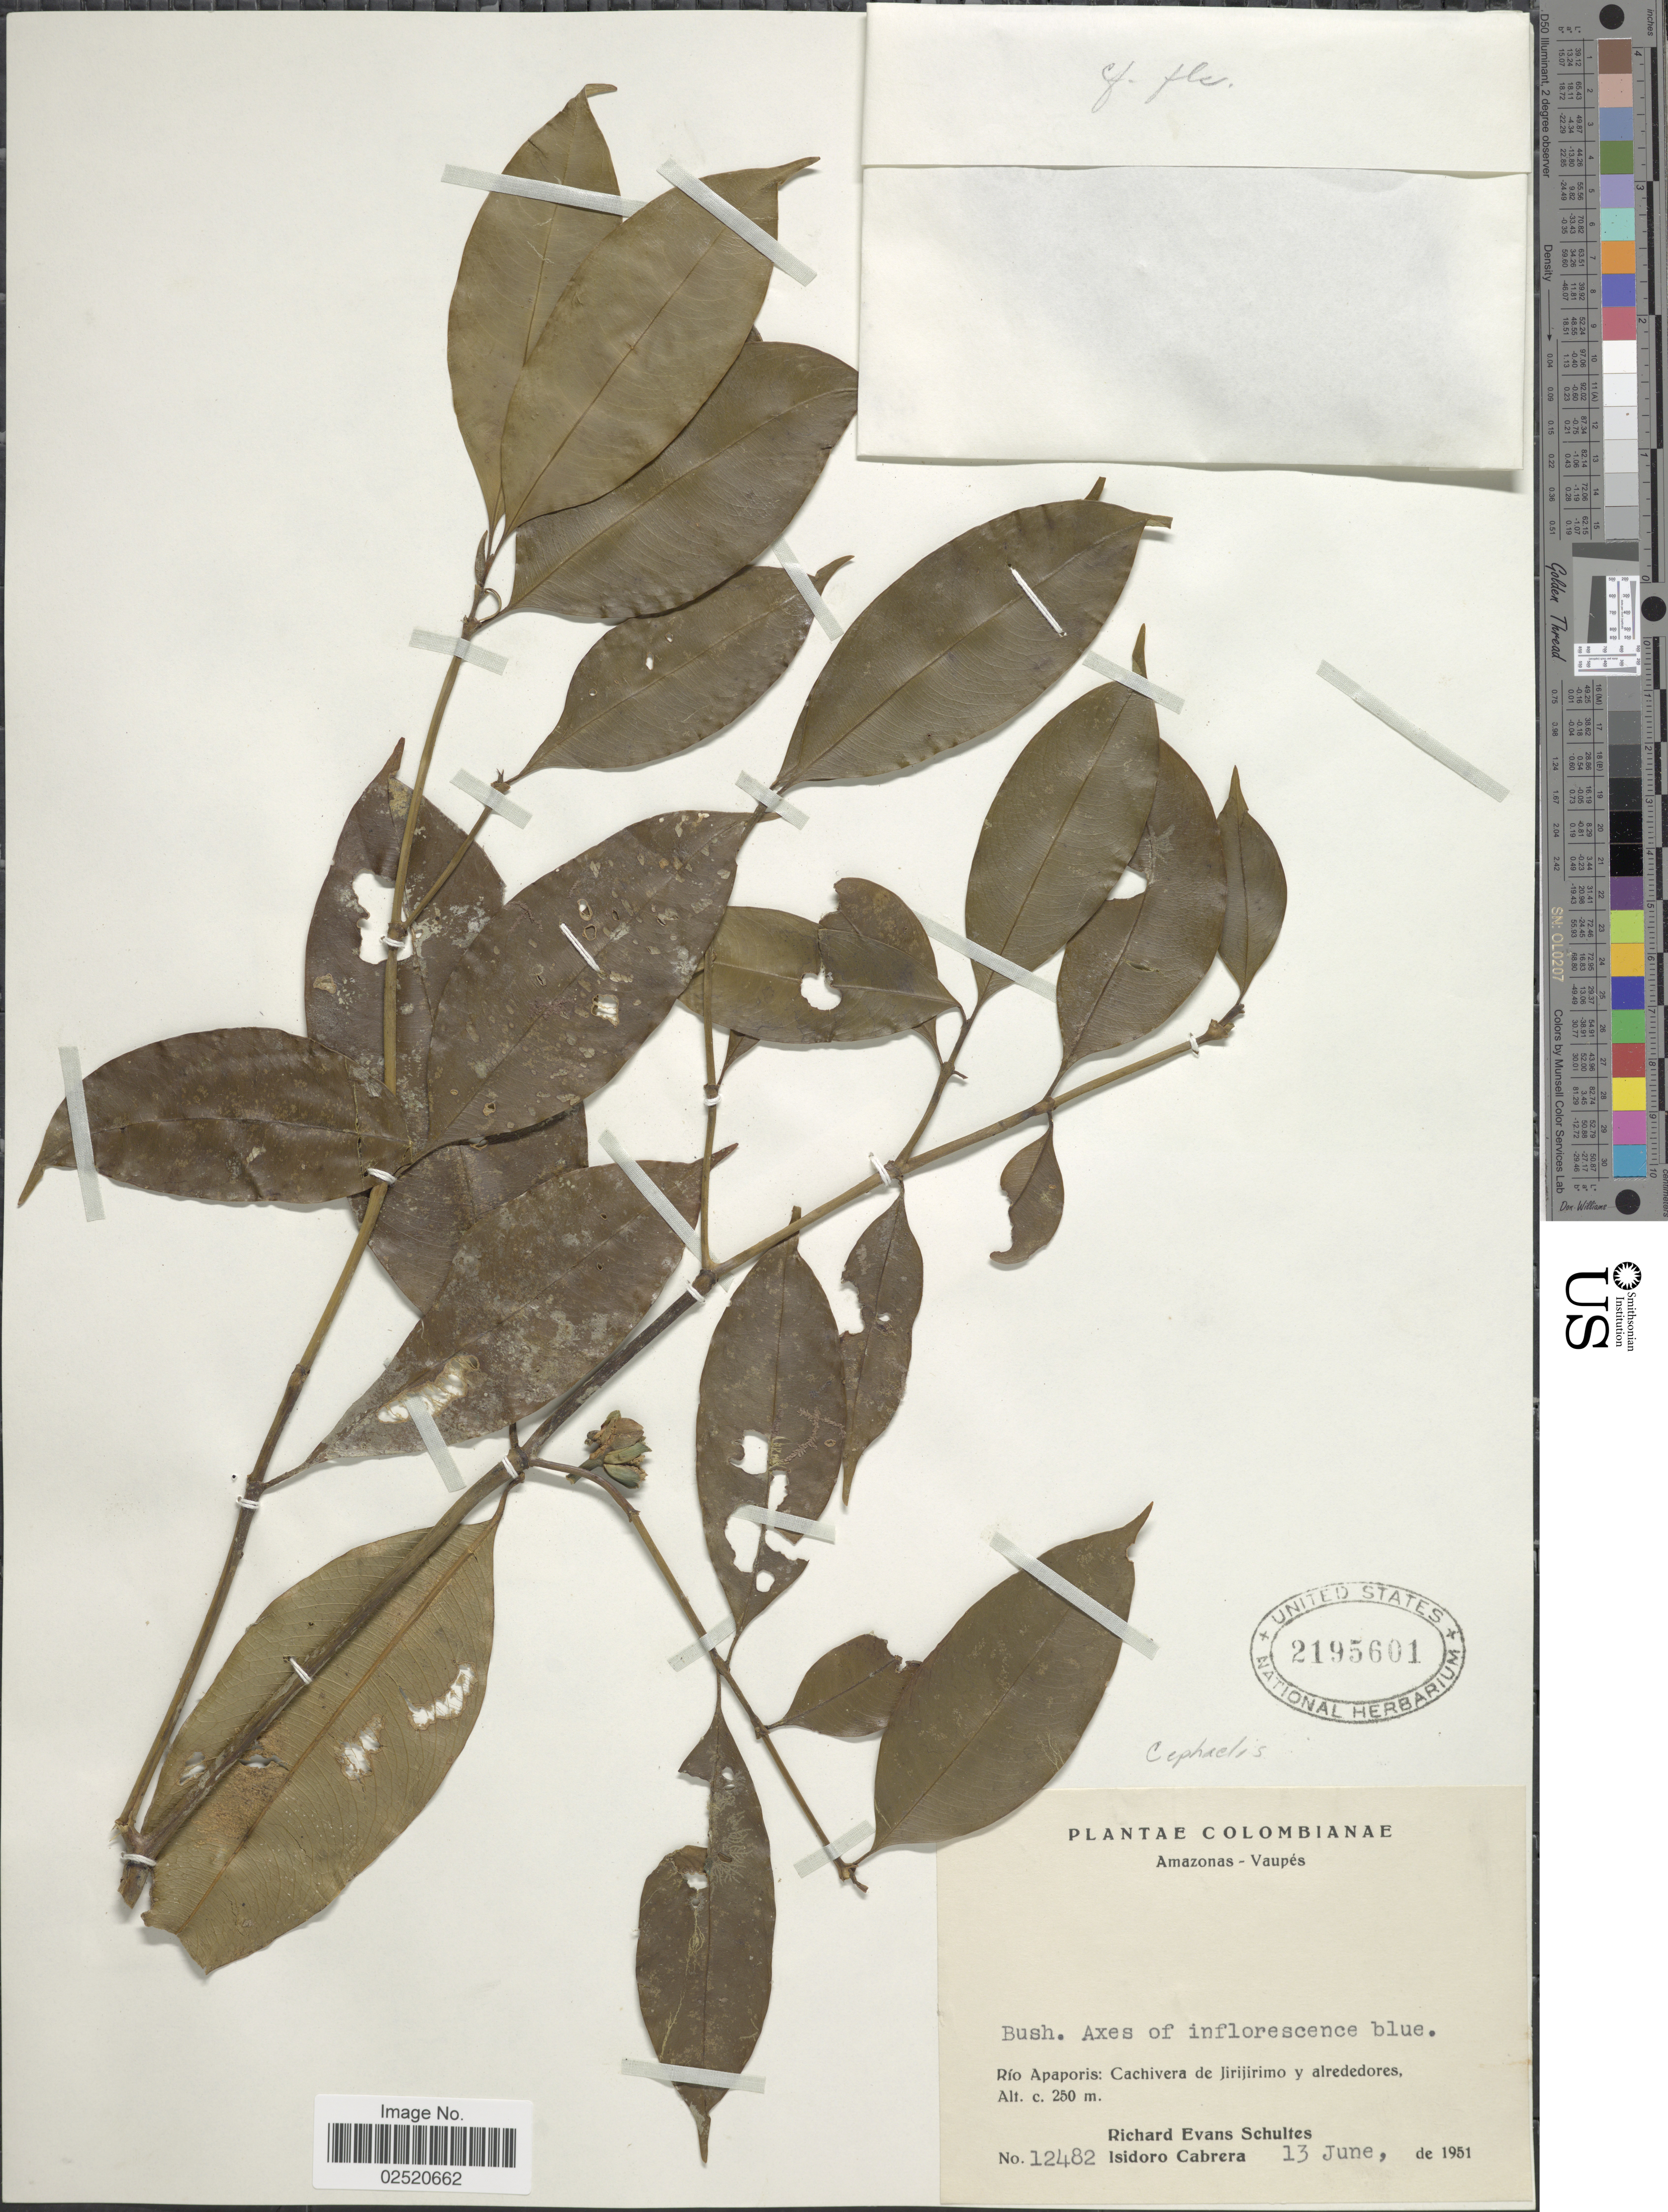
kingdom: Plantae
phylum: Tracheophyta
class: Magnoliopsida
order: Gentianales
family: Rubiaceae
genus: Psychotria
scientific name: Psychotria sp.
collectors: R. E. Schultes & I. Cabrera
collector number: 12482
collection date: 1951-06-13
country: Colombia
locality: Amazonas-Vaupés. Río Apaporis: Cachivera de Jirijirimo y alrededores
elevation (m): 250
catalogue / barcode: US 2195601